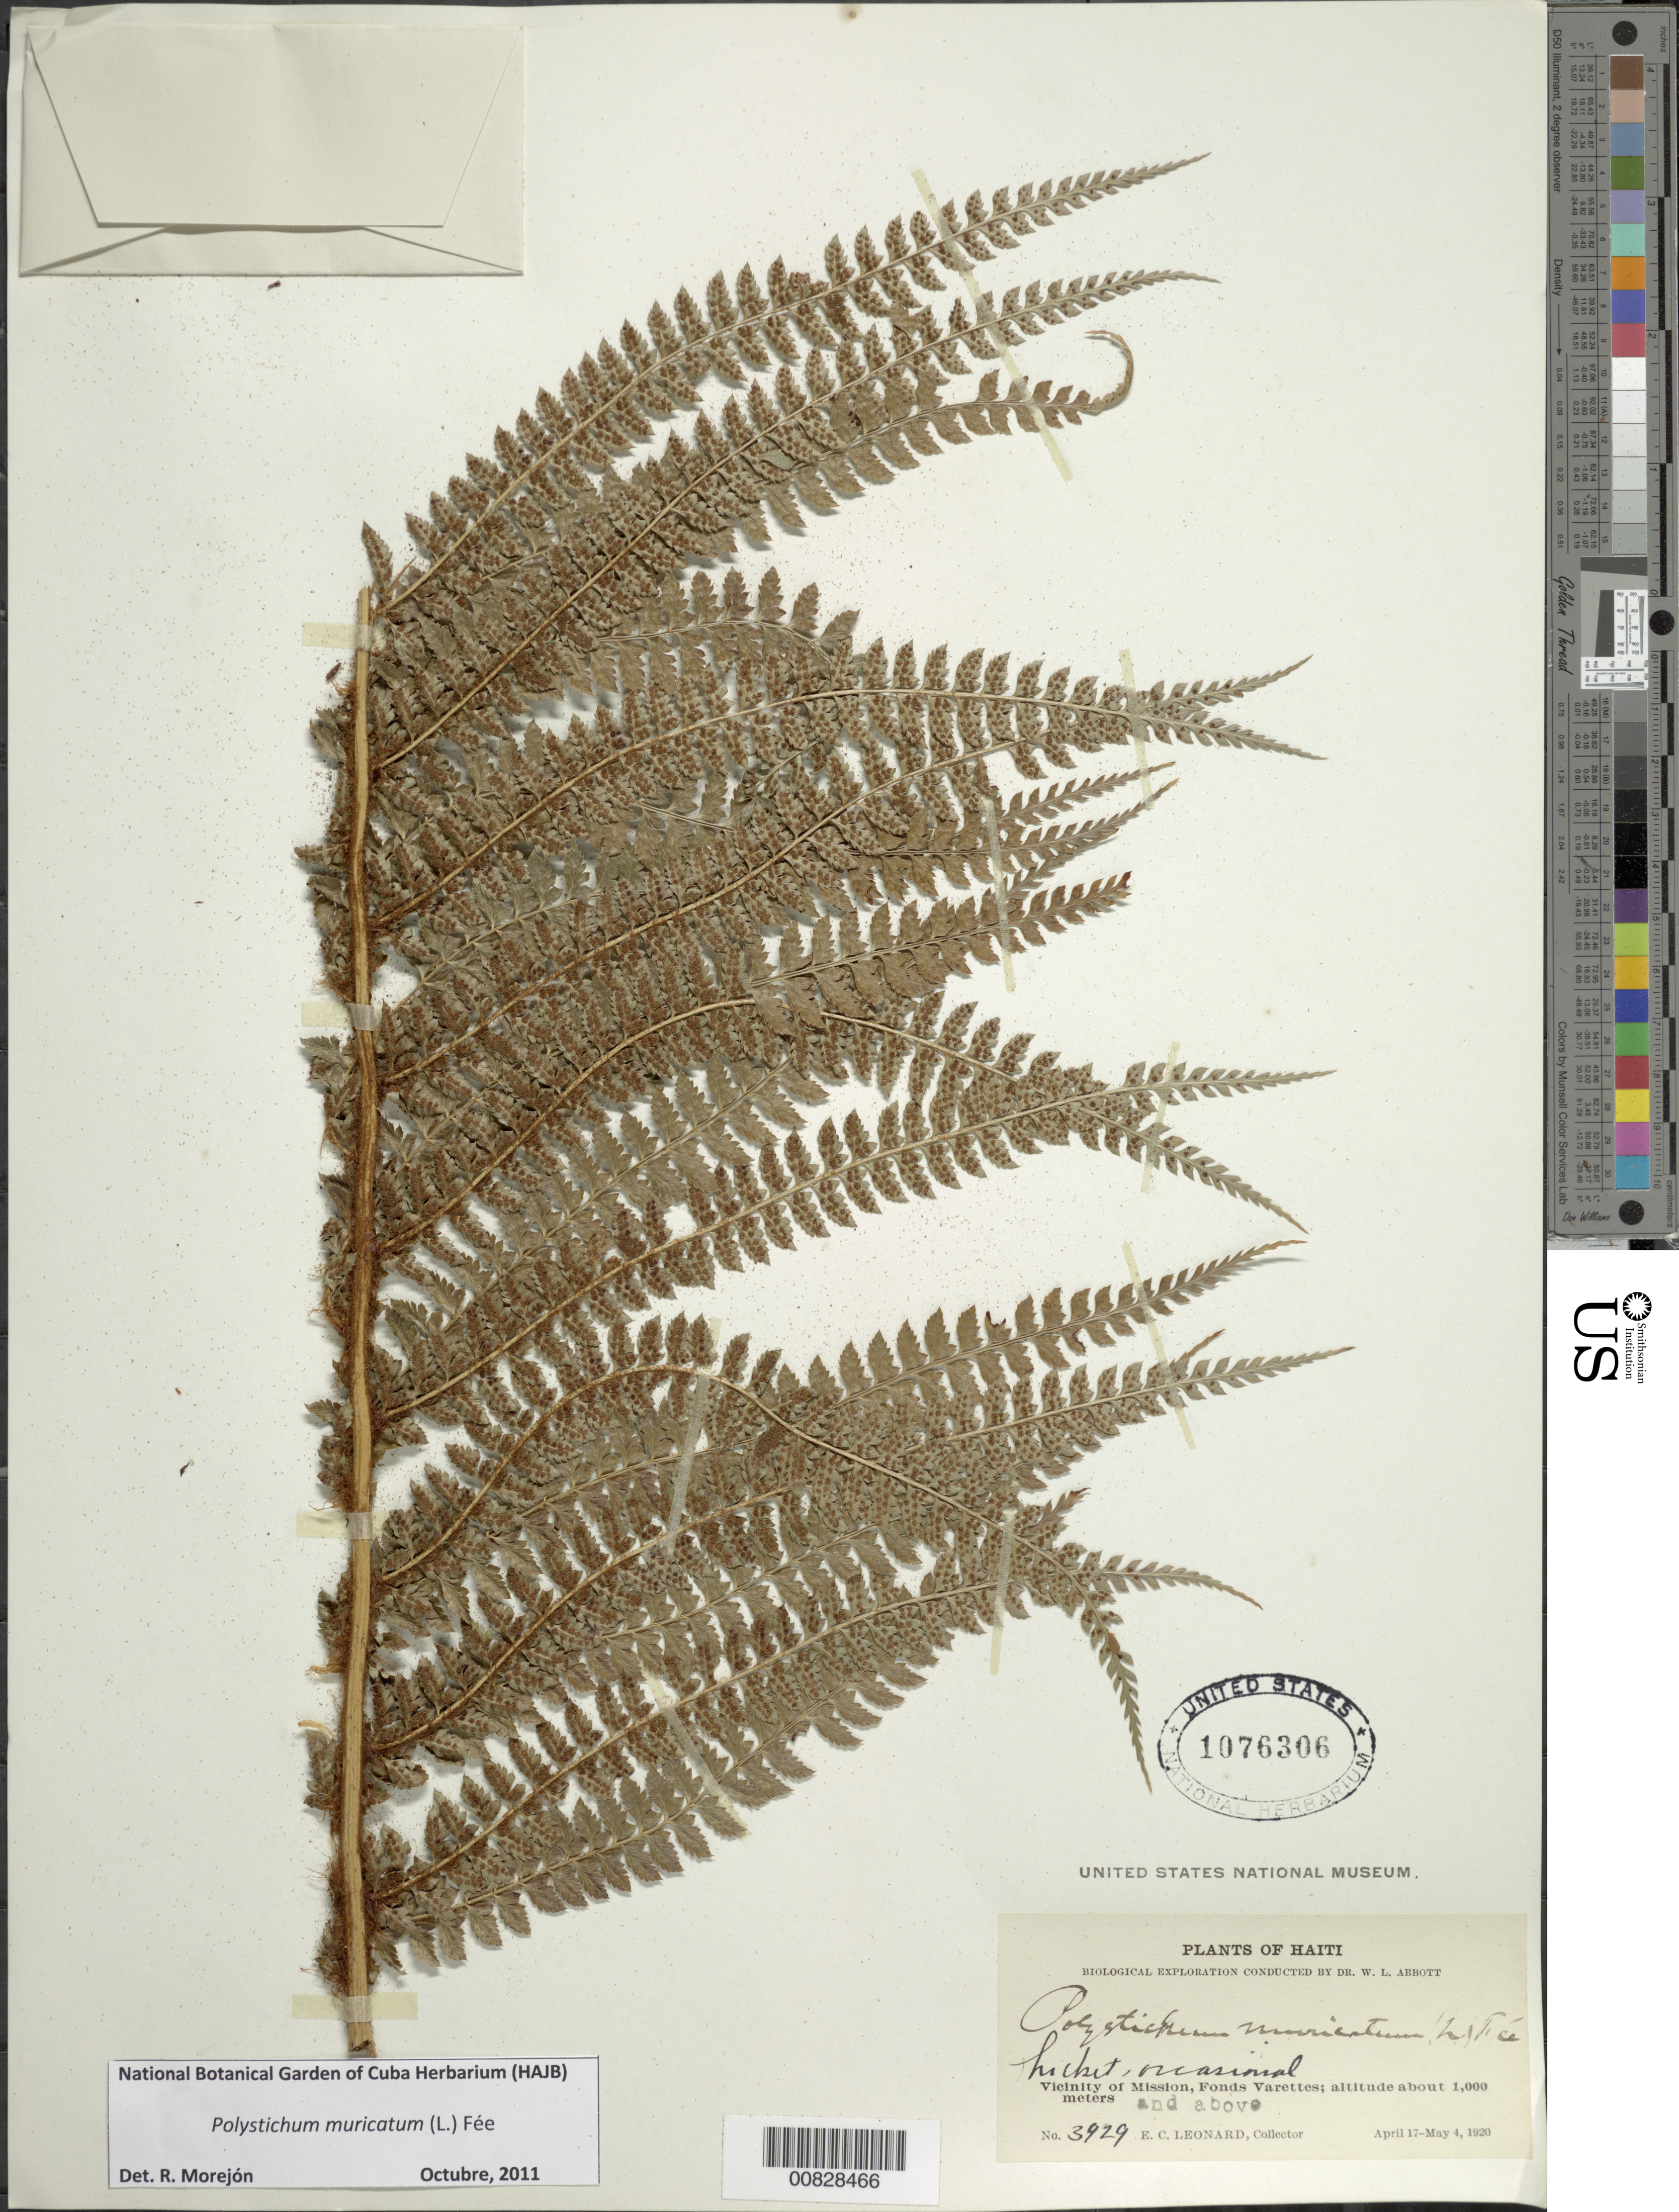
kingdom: Plantae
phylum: Tracheophyta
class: Polypodiopsida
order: Polypodiales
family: Dryopteridaceae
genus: Polystichum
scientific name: Polystichum muricatum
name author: (L.) Fée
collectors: E. C. Leonard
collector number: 3929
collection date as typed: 17 Apr 1920 to 04 May 1920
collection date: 1920-04-17/1920-05-04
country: Haiti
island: Hispaniola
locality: Fonds Varettes, vicinity Mission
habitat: Thicket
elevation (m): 1000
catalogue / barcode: US 1076306